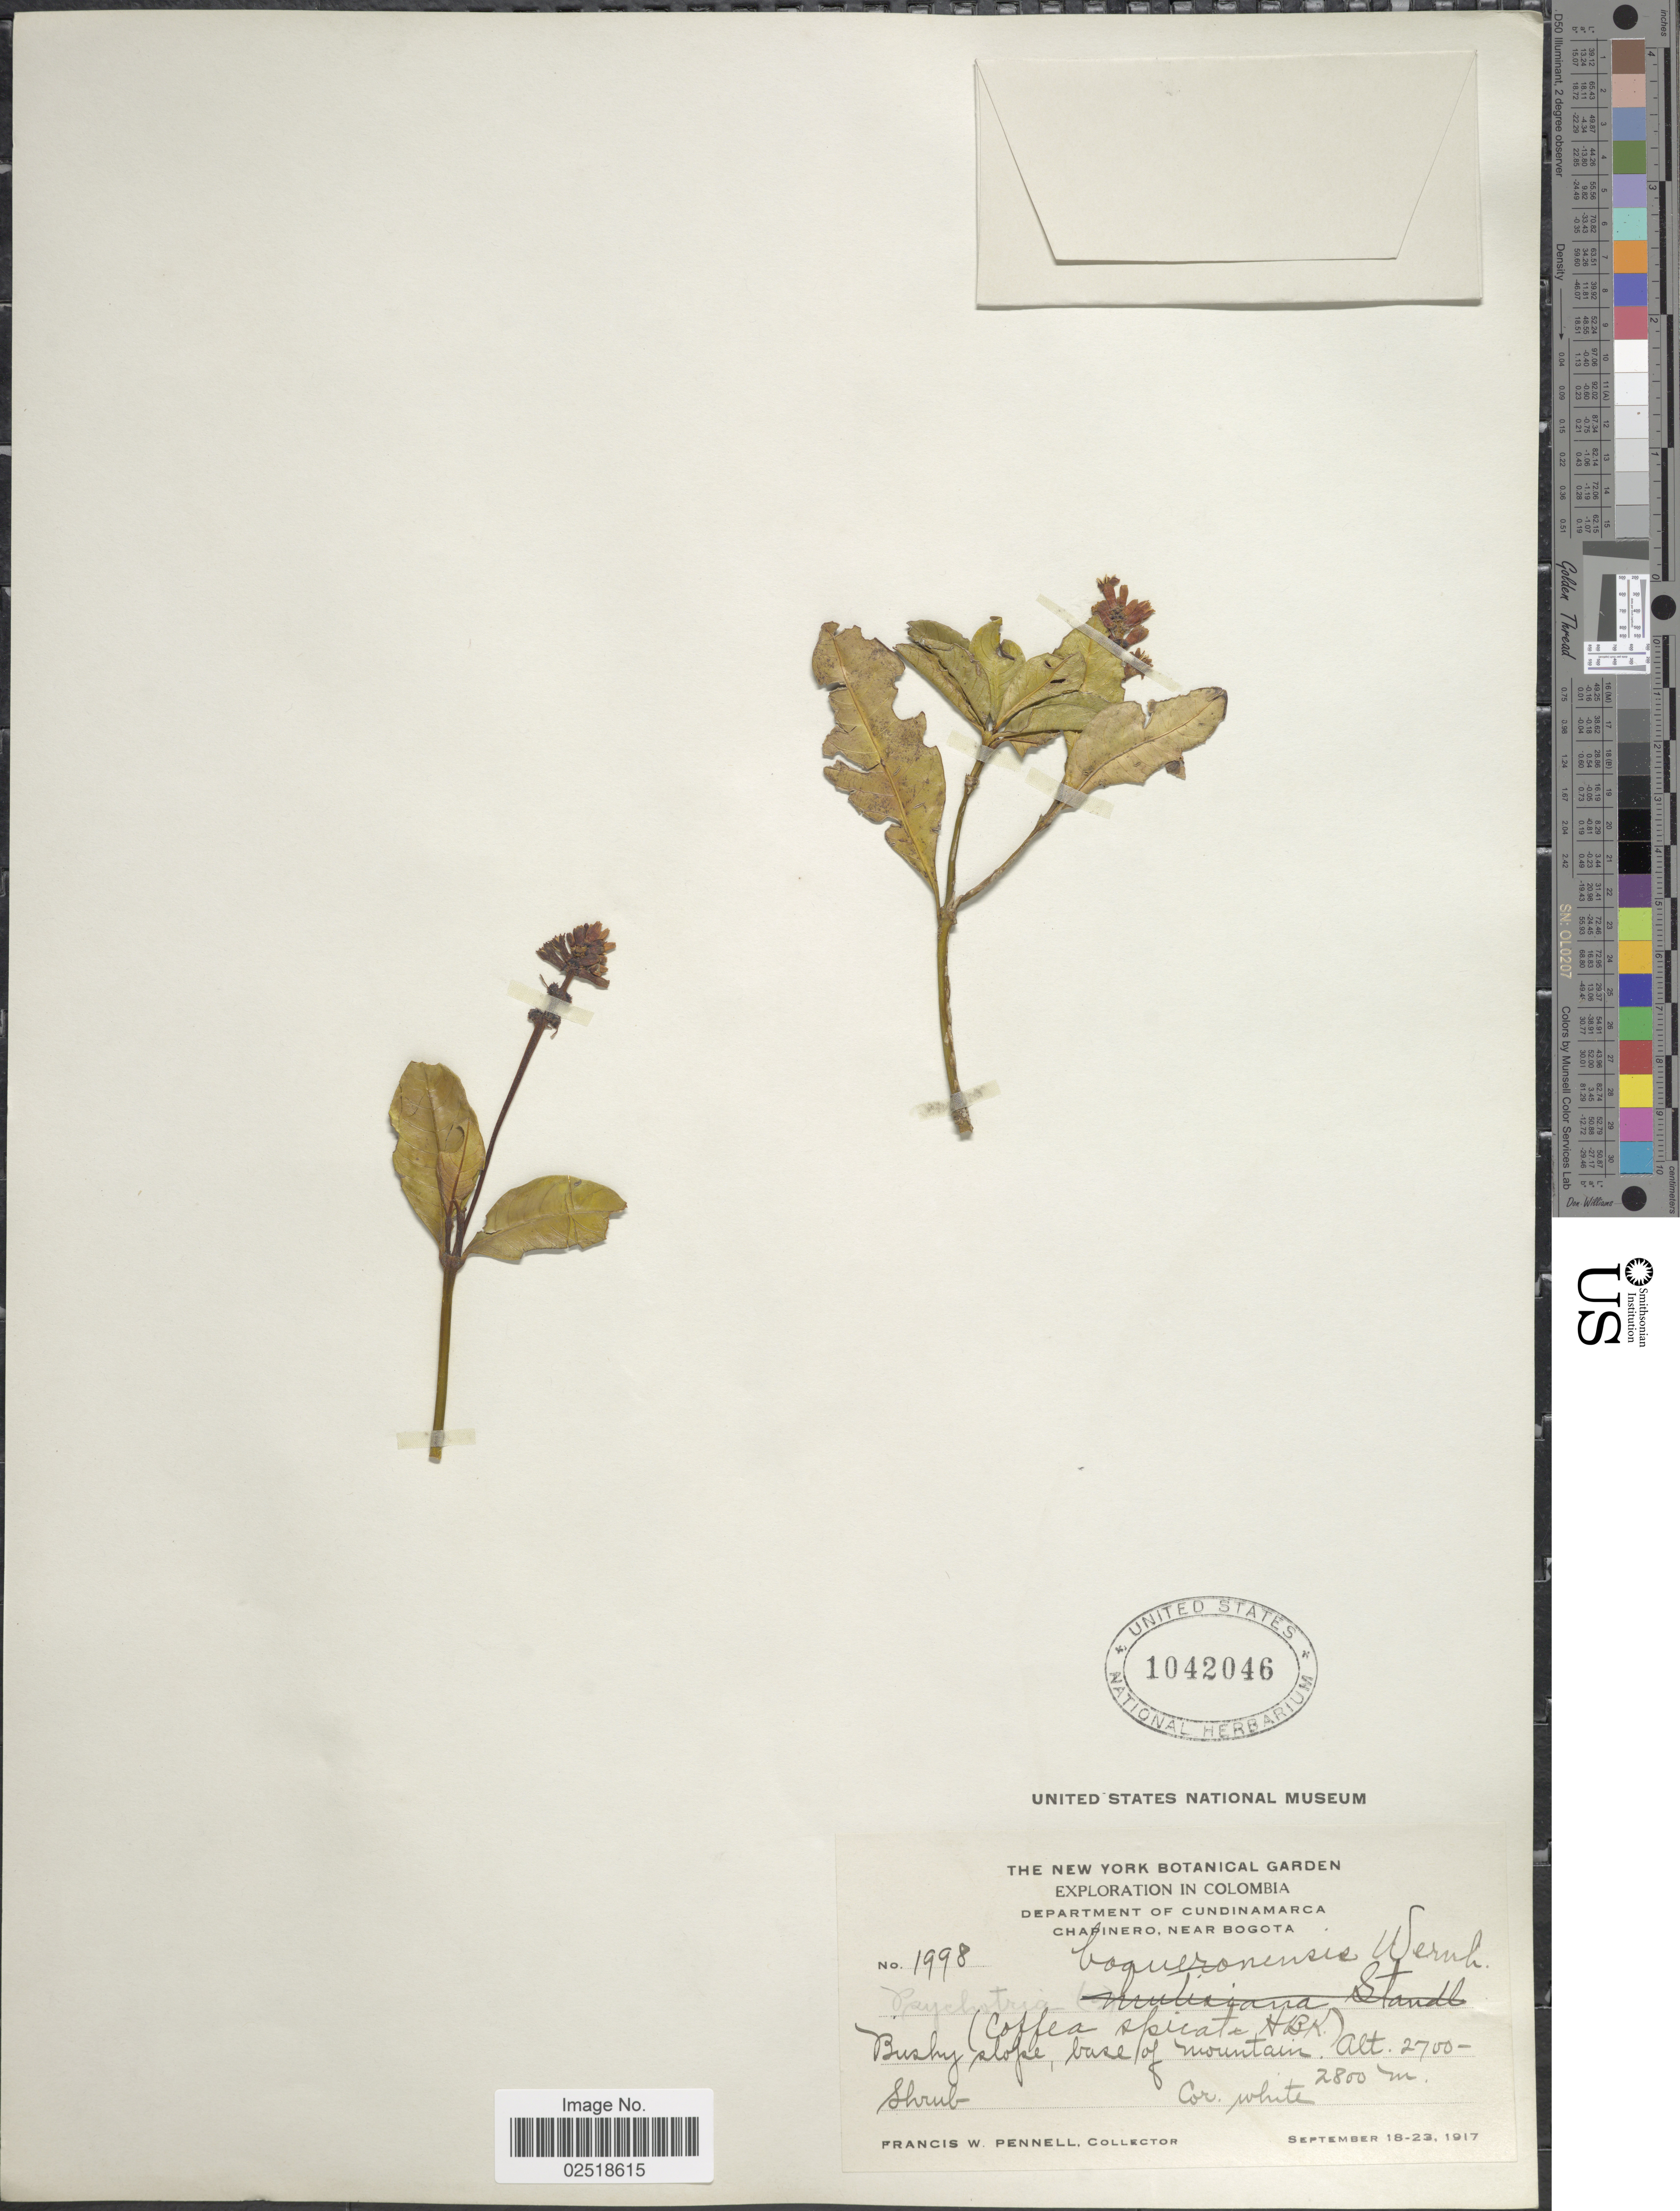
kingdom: Plantae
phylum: Tracheophyta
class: Magnoliopsida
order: Gentianales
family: Rubiaceae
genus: Psychotria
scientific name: Psychotria boqueronensis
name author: Wernham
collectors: F. W. Pennell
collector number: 1998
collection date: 1917-09-18/1917-09-23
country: Colombia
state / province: Cundinamarca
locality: Department of Cundinamarca Chapinero, near Bogota, Brushy slope, base of mountain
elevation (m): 2700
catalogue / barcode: US 1042046